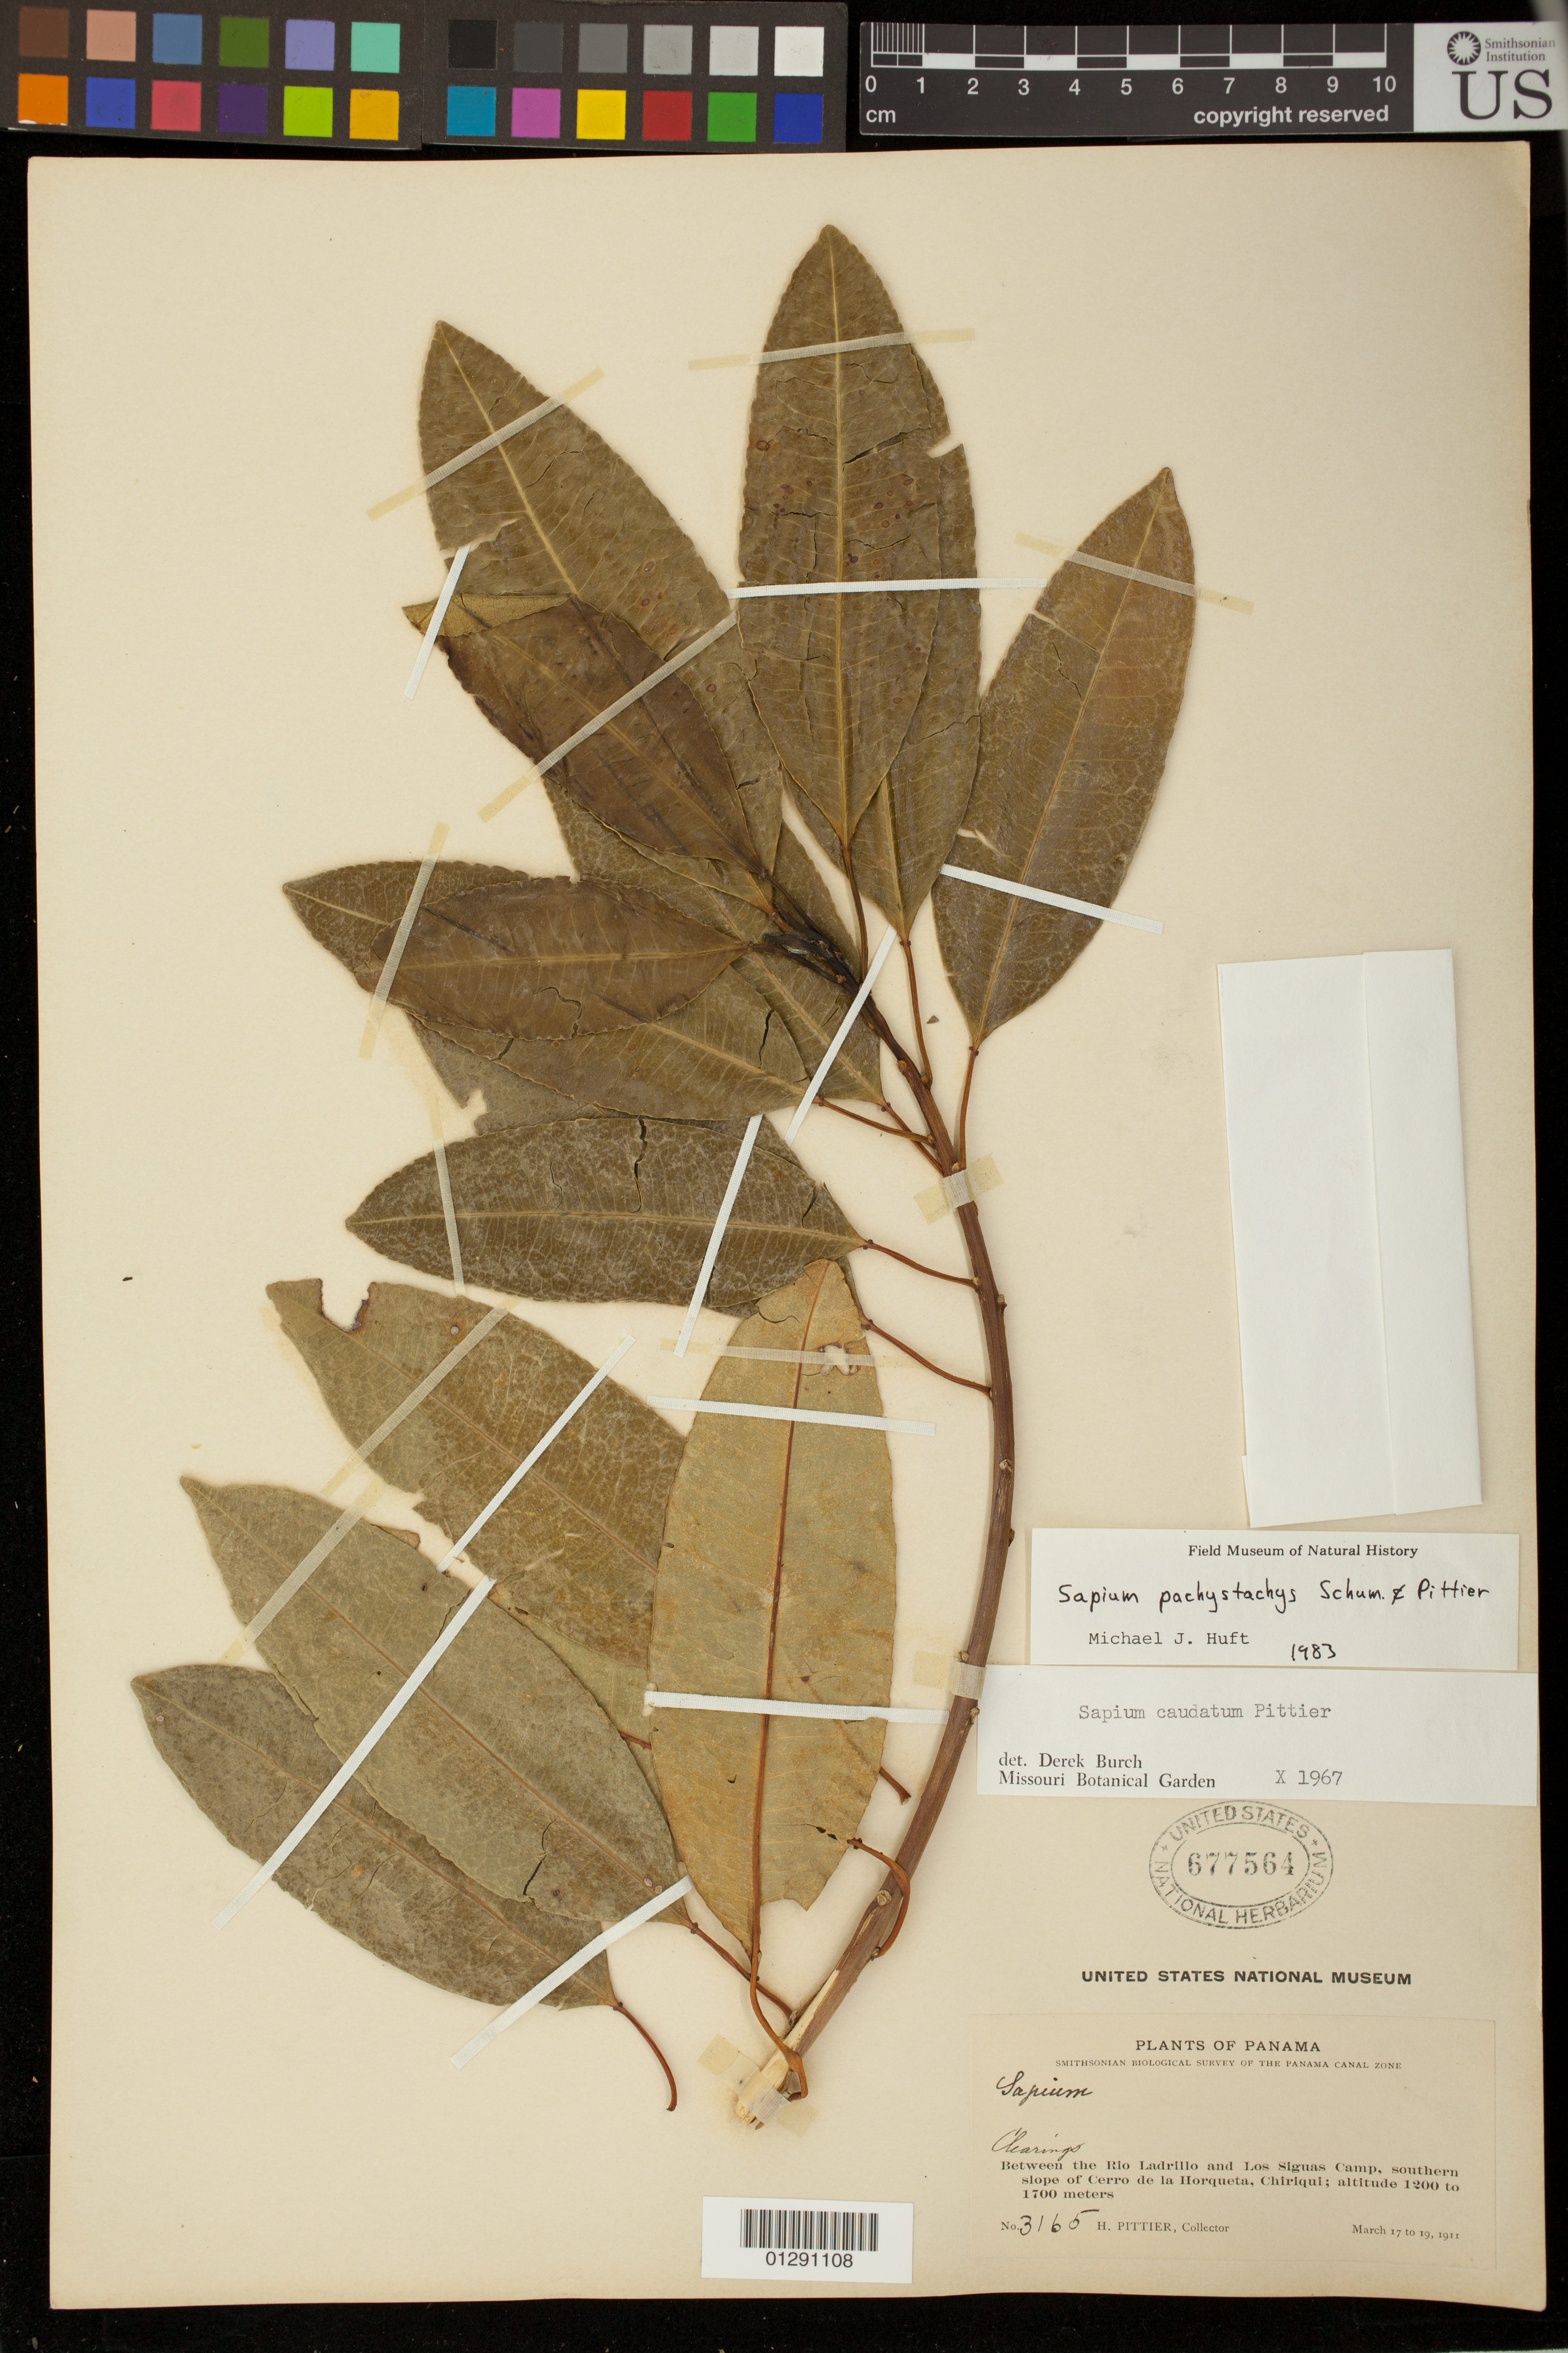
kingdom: Plantae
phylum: Tracheophyta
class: Magnoliopsida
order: Malpighiales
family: Euphorbiaceae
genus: Sapium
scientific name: Sapium pachystachys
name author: K. Schum. & Pittier in Pittier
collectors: H. F. Pittier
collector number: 3165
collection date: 1911-03-17/1911-03-19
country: Panama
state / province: Chiriqui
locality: Between the Rio Ladrillo and Los Siguas Camp, southern slope of Cerro de la Horqueta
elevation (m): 1200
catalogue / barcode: US 677564